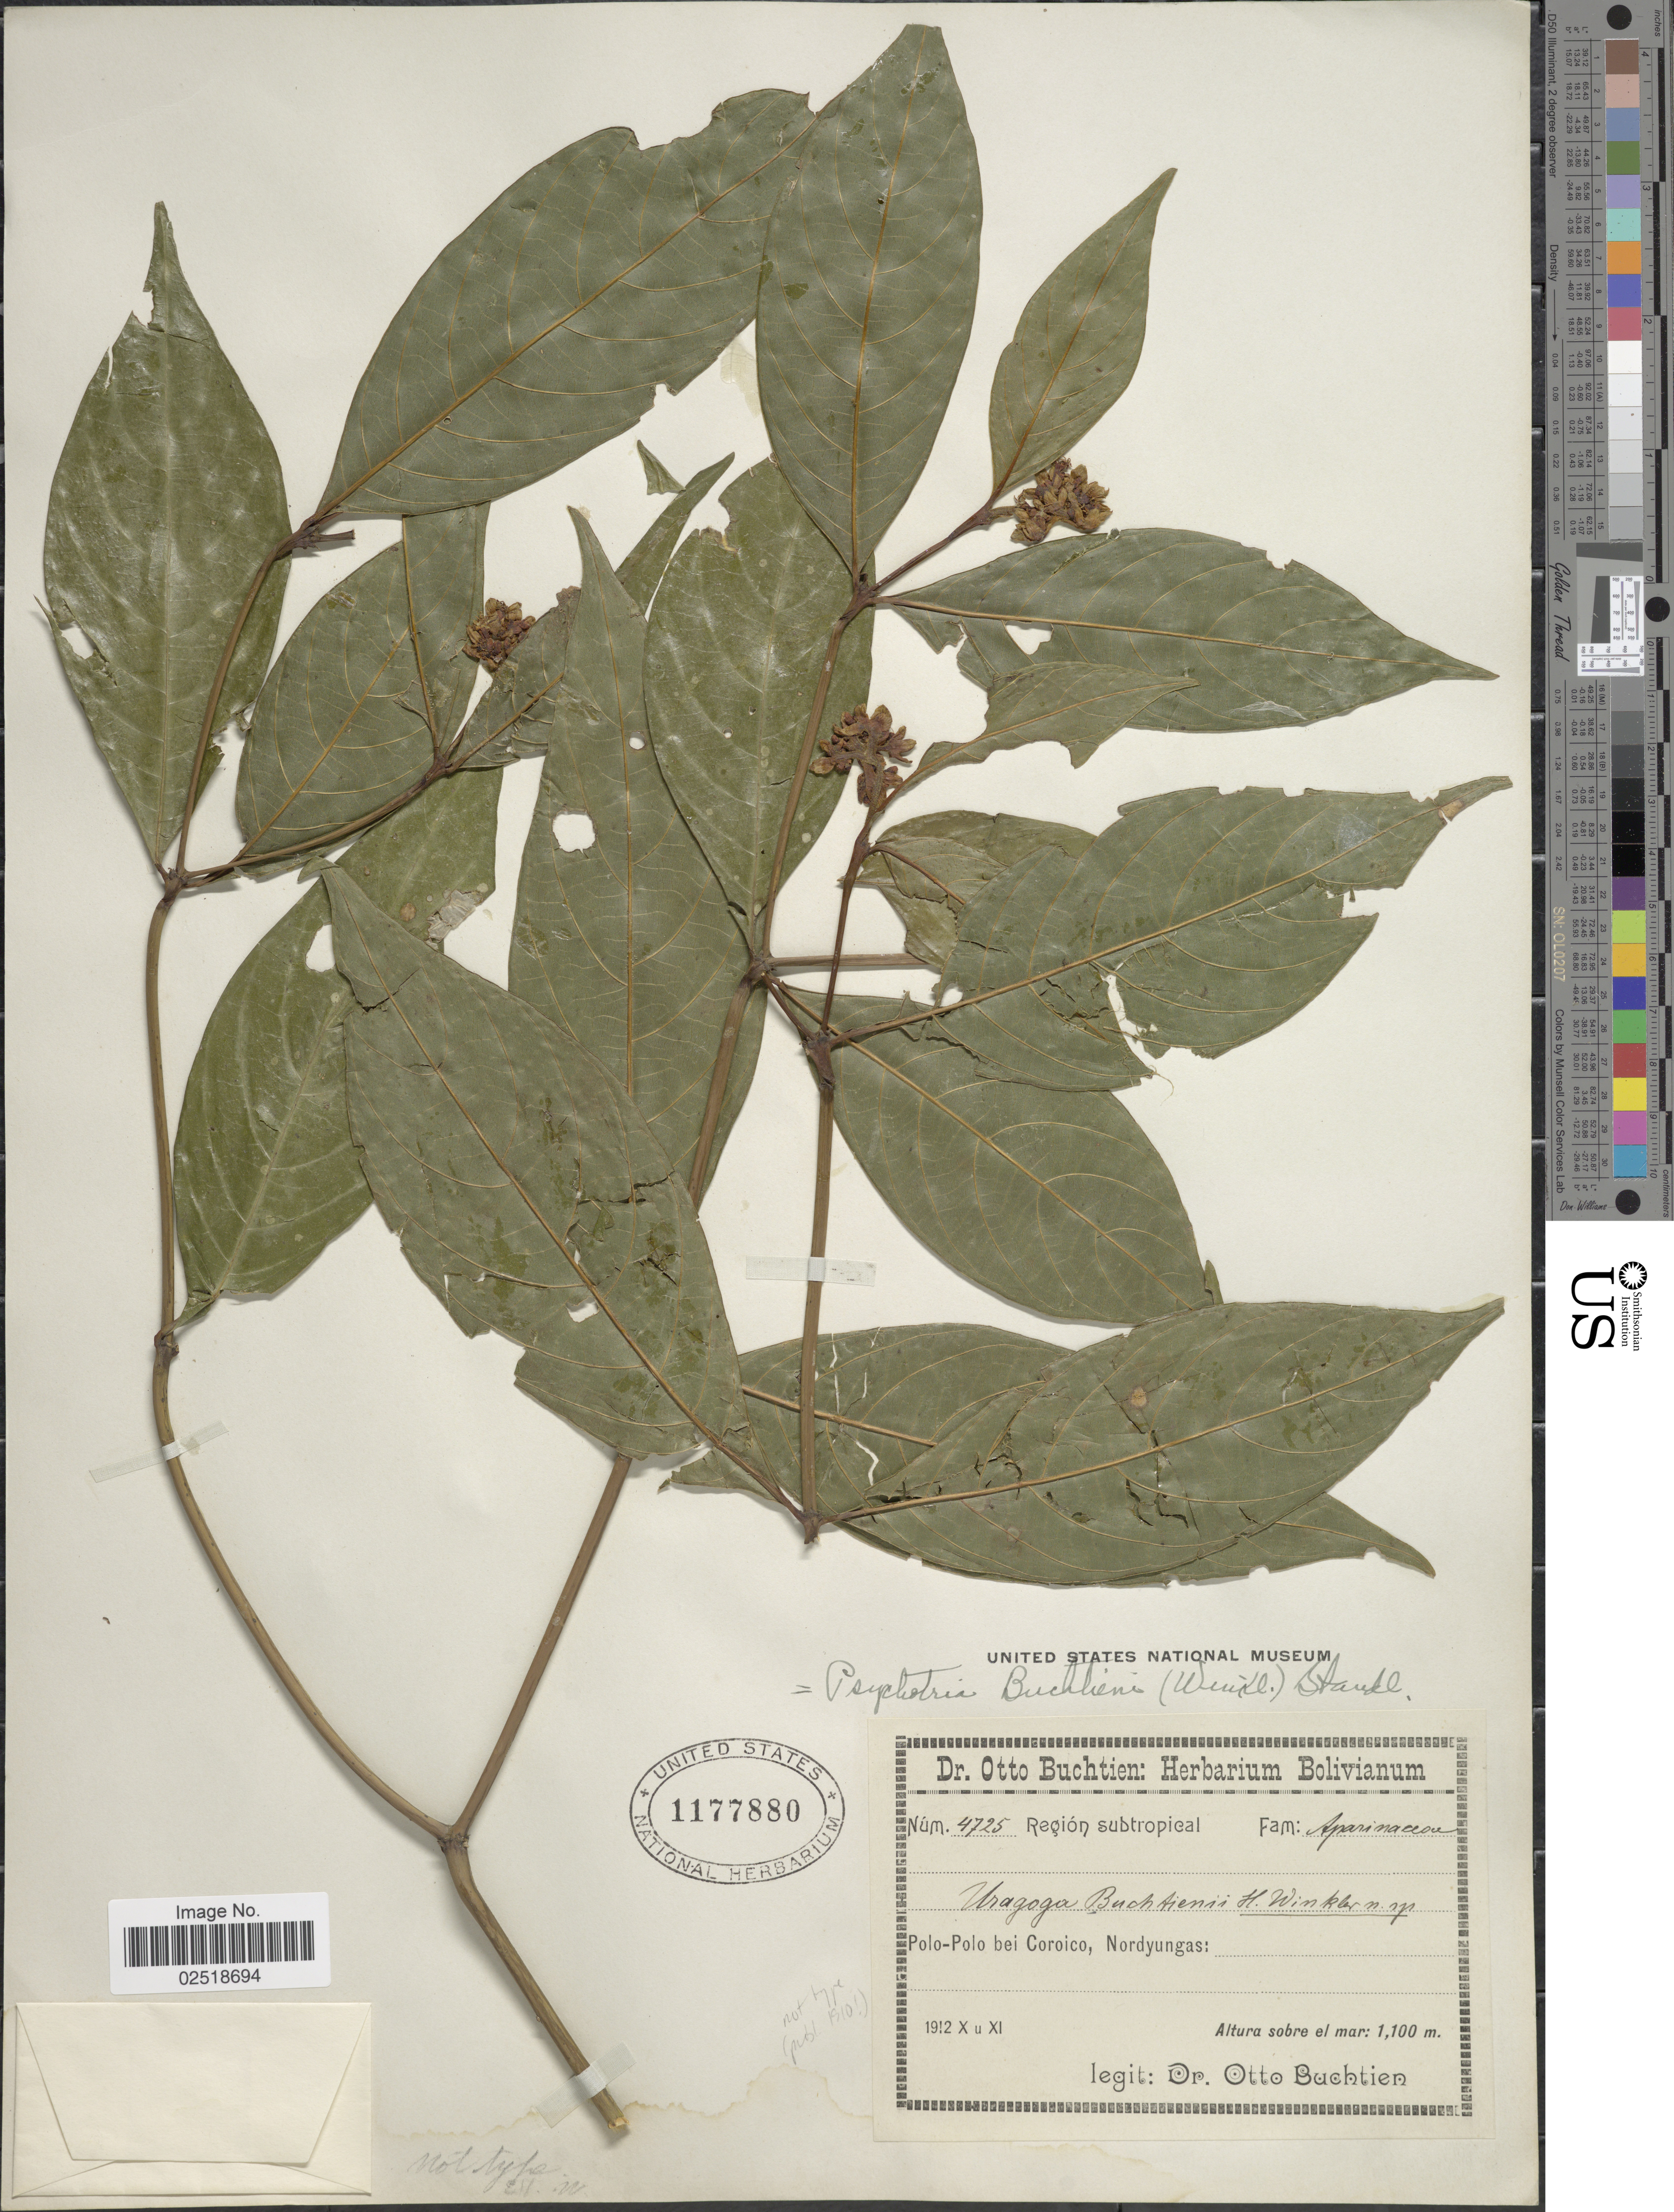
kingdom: Plantae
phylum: Tracheophyta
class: Magnoliopsida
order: Gentianales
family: Rubiaceae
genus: Psychotria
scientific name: Psychotria buchtienii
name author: (H.J.P. Winkl.) Standl.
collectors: O. Buchtien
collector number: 4725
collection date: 1912-10/1912-11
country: Bolivia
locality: Región subtropical, Polo-Polo bei Coroico, Nordyungas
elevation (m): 1100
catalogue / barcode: US 1177880